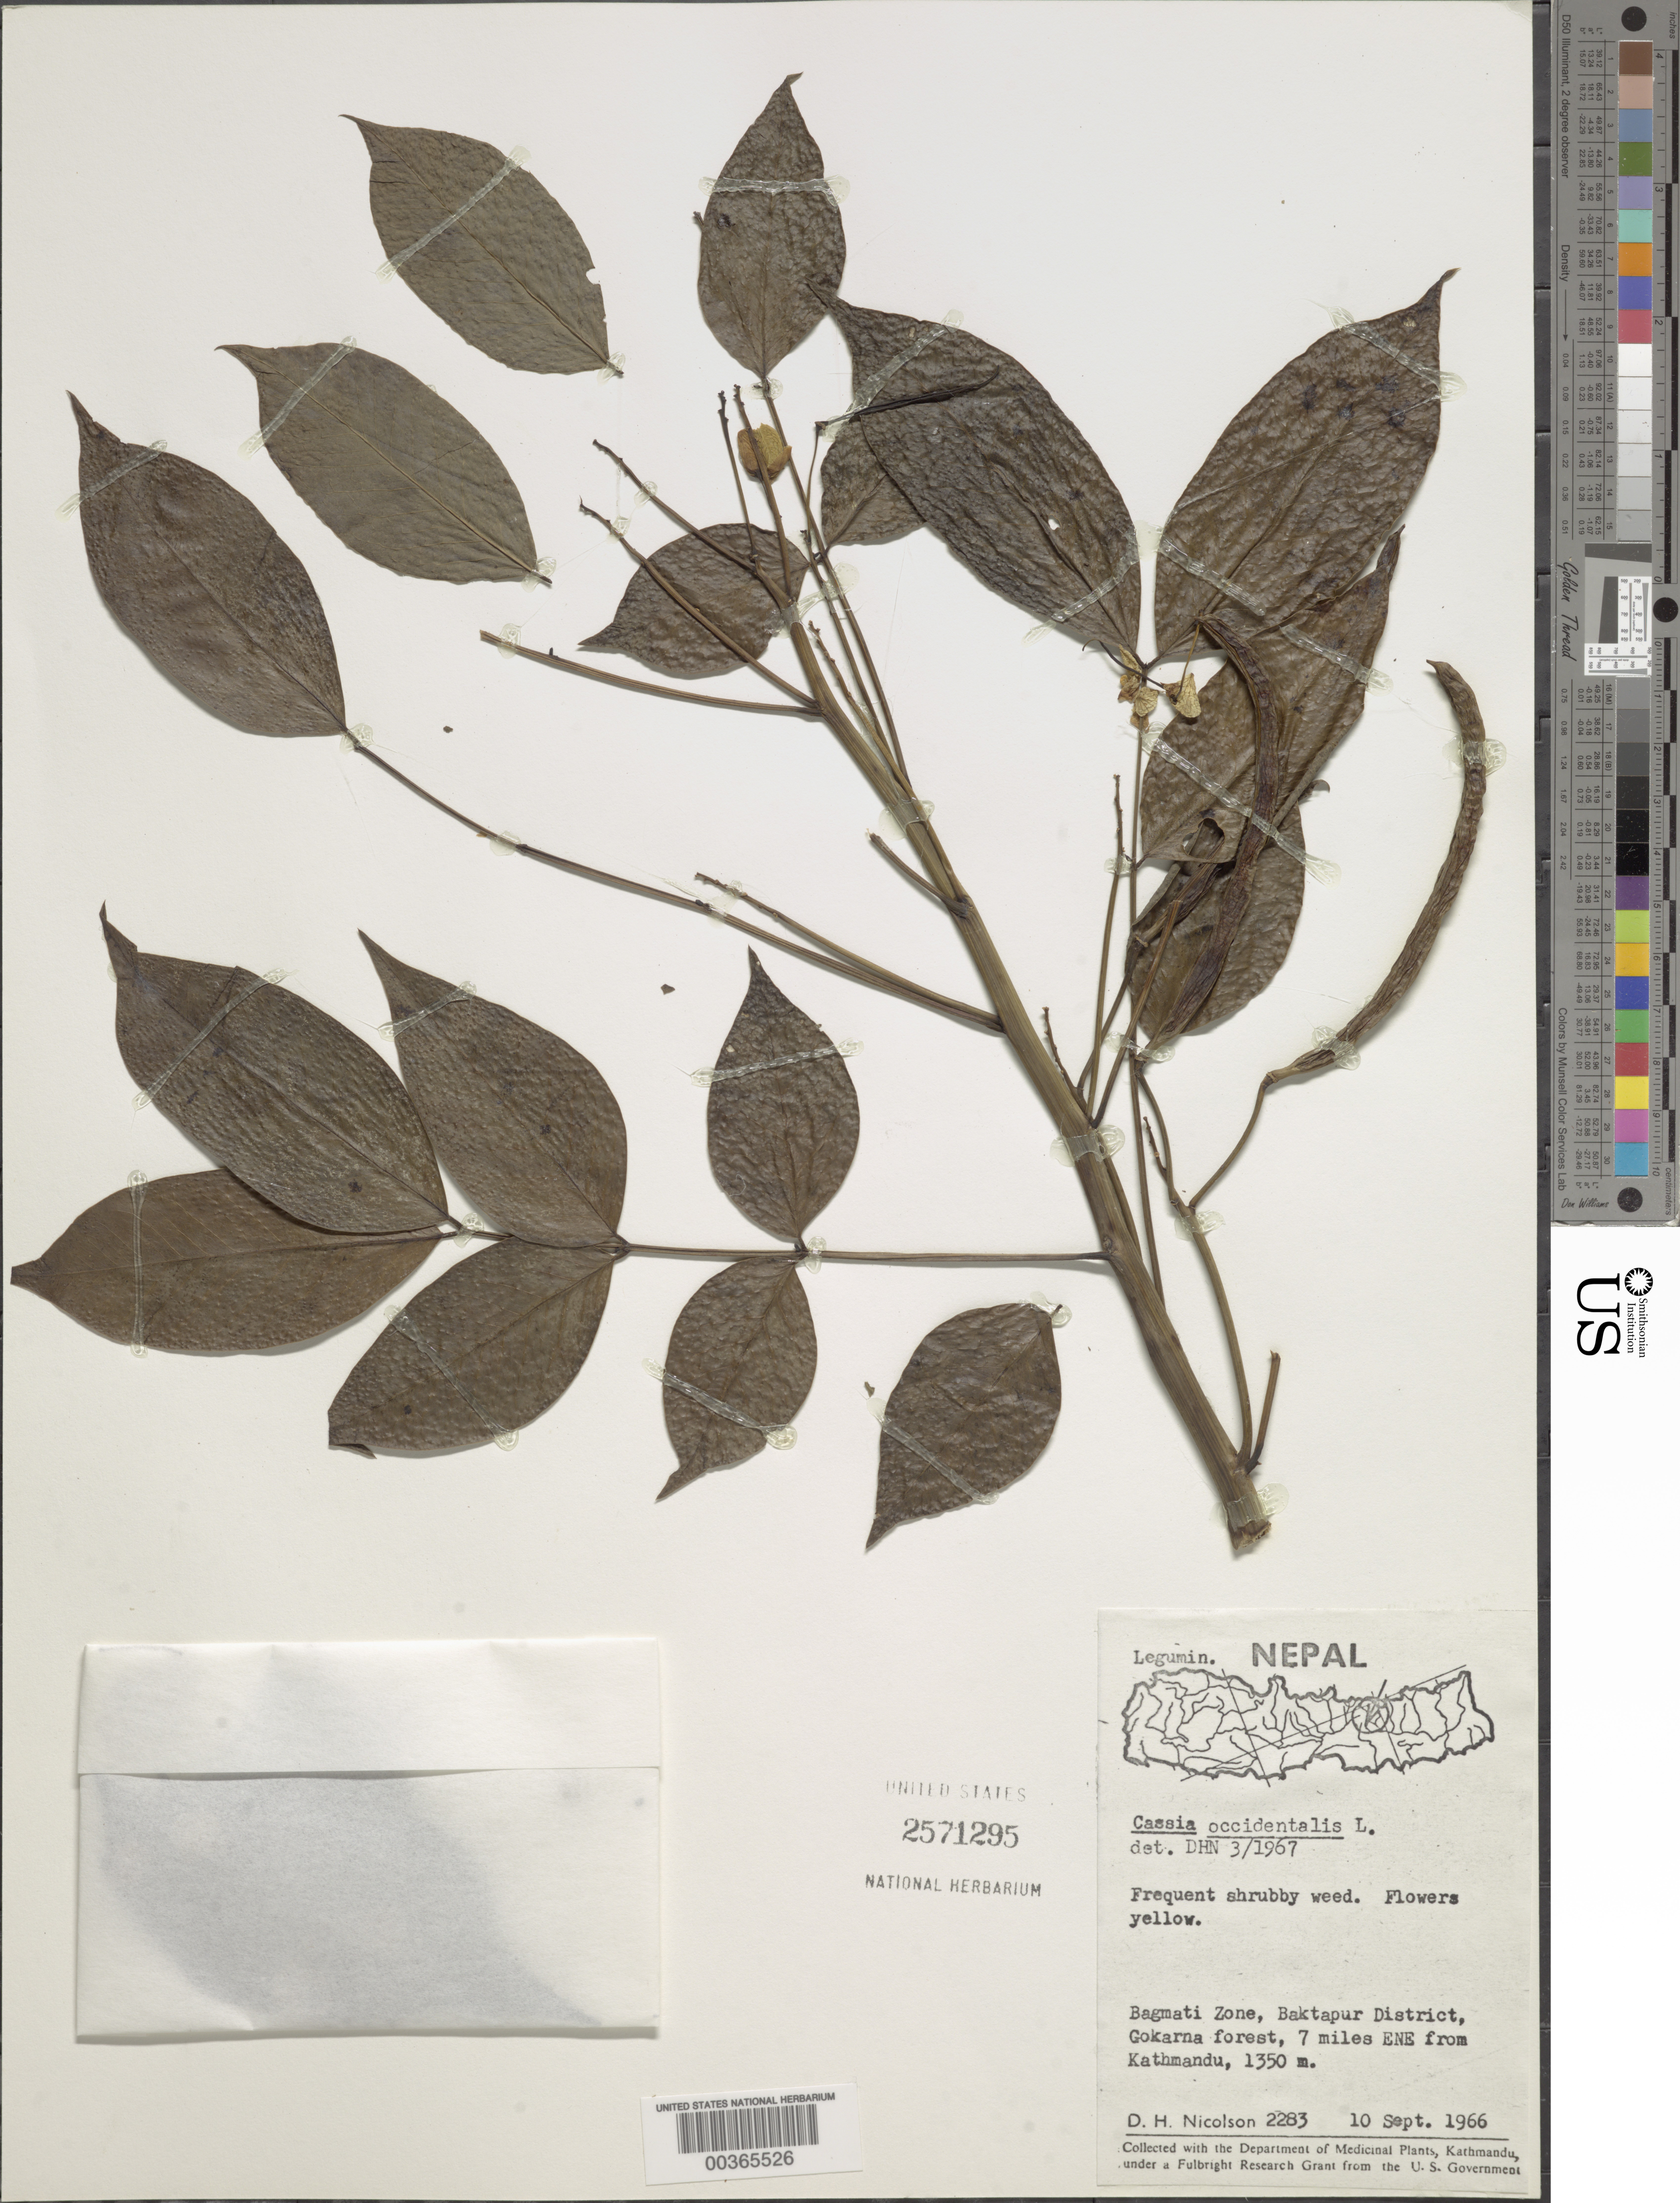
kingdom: Plantae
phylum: Tracheophyta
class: Magnoliopsida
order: Fabales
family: Fabaceae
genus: Senna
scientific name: Senna occidentalis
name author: (L.) Link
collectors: D. H. Nicolson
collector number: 2283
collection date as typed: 10 Sep 1966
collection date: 1966-09-10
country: Nepal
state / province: Bagmati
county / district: Bhaktapur ?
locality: Batapur dist. (?), gokarna forest, 7 mi ene from kathmandu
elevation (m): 1350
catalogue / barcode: US 2571295